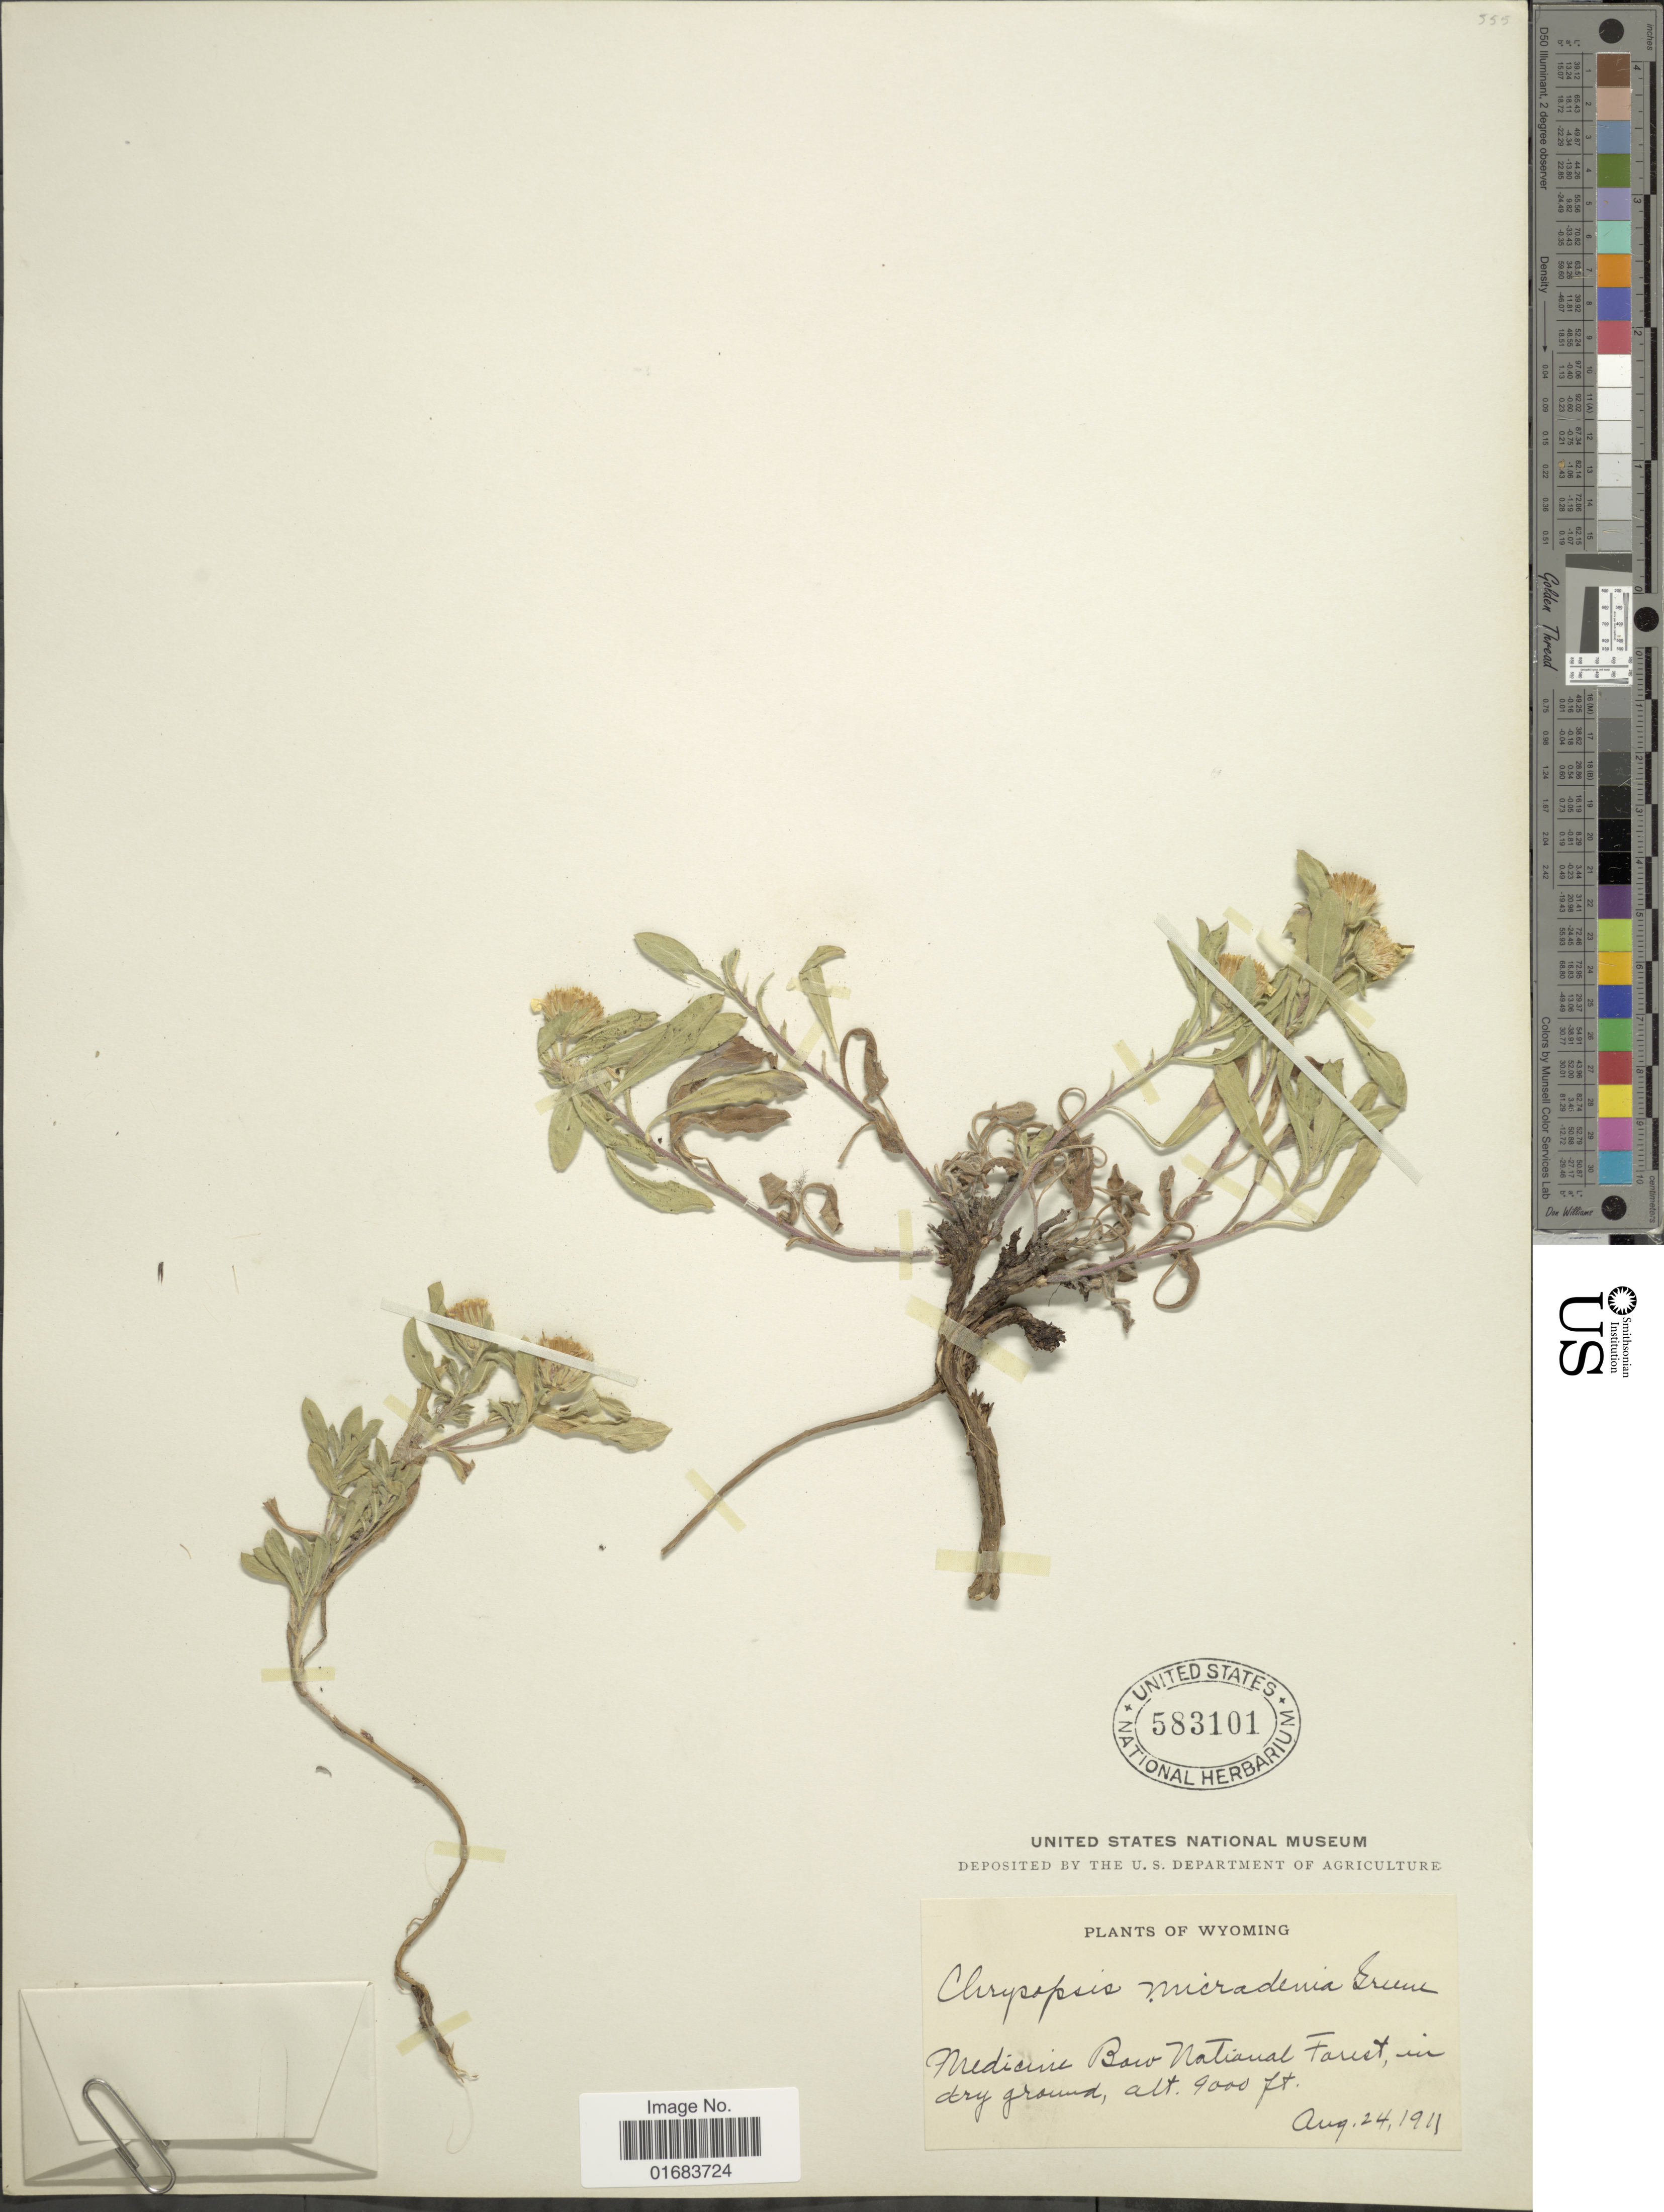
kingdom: Plantae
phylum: Tracheophyta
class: Magnoliopsida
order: Asterales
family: Asteraceae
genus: Chrysopsis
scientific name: Chrysopsis sp.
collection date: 1911-08-24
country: United States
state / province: Wyoming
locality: Medicine Bow National Forest.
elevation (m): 2743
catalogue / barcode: US 583101